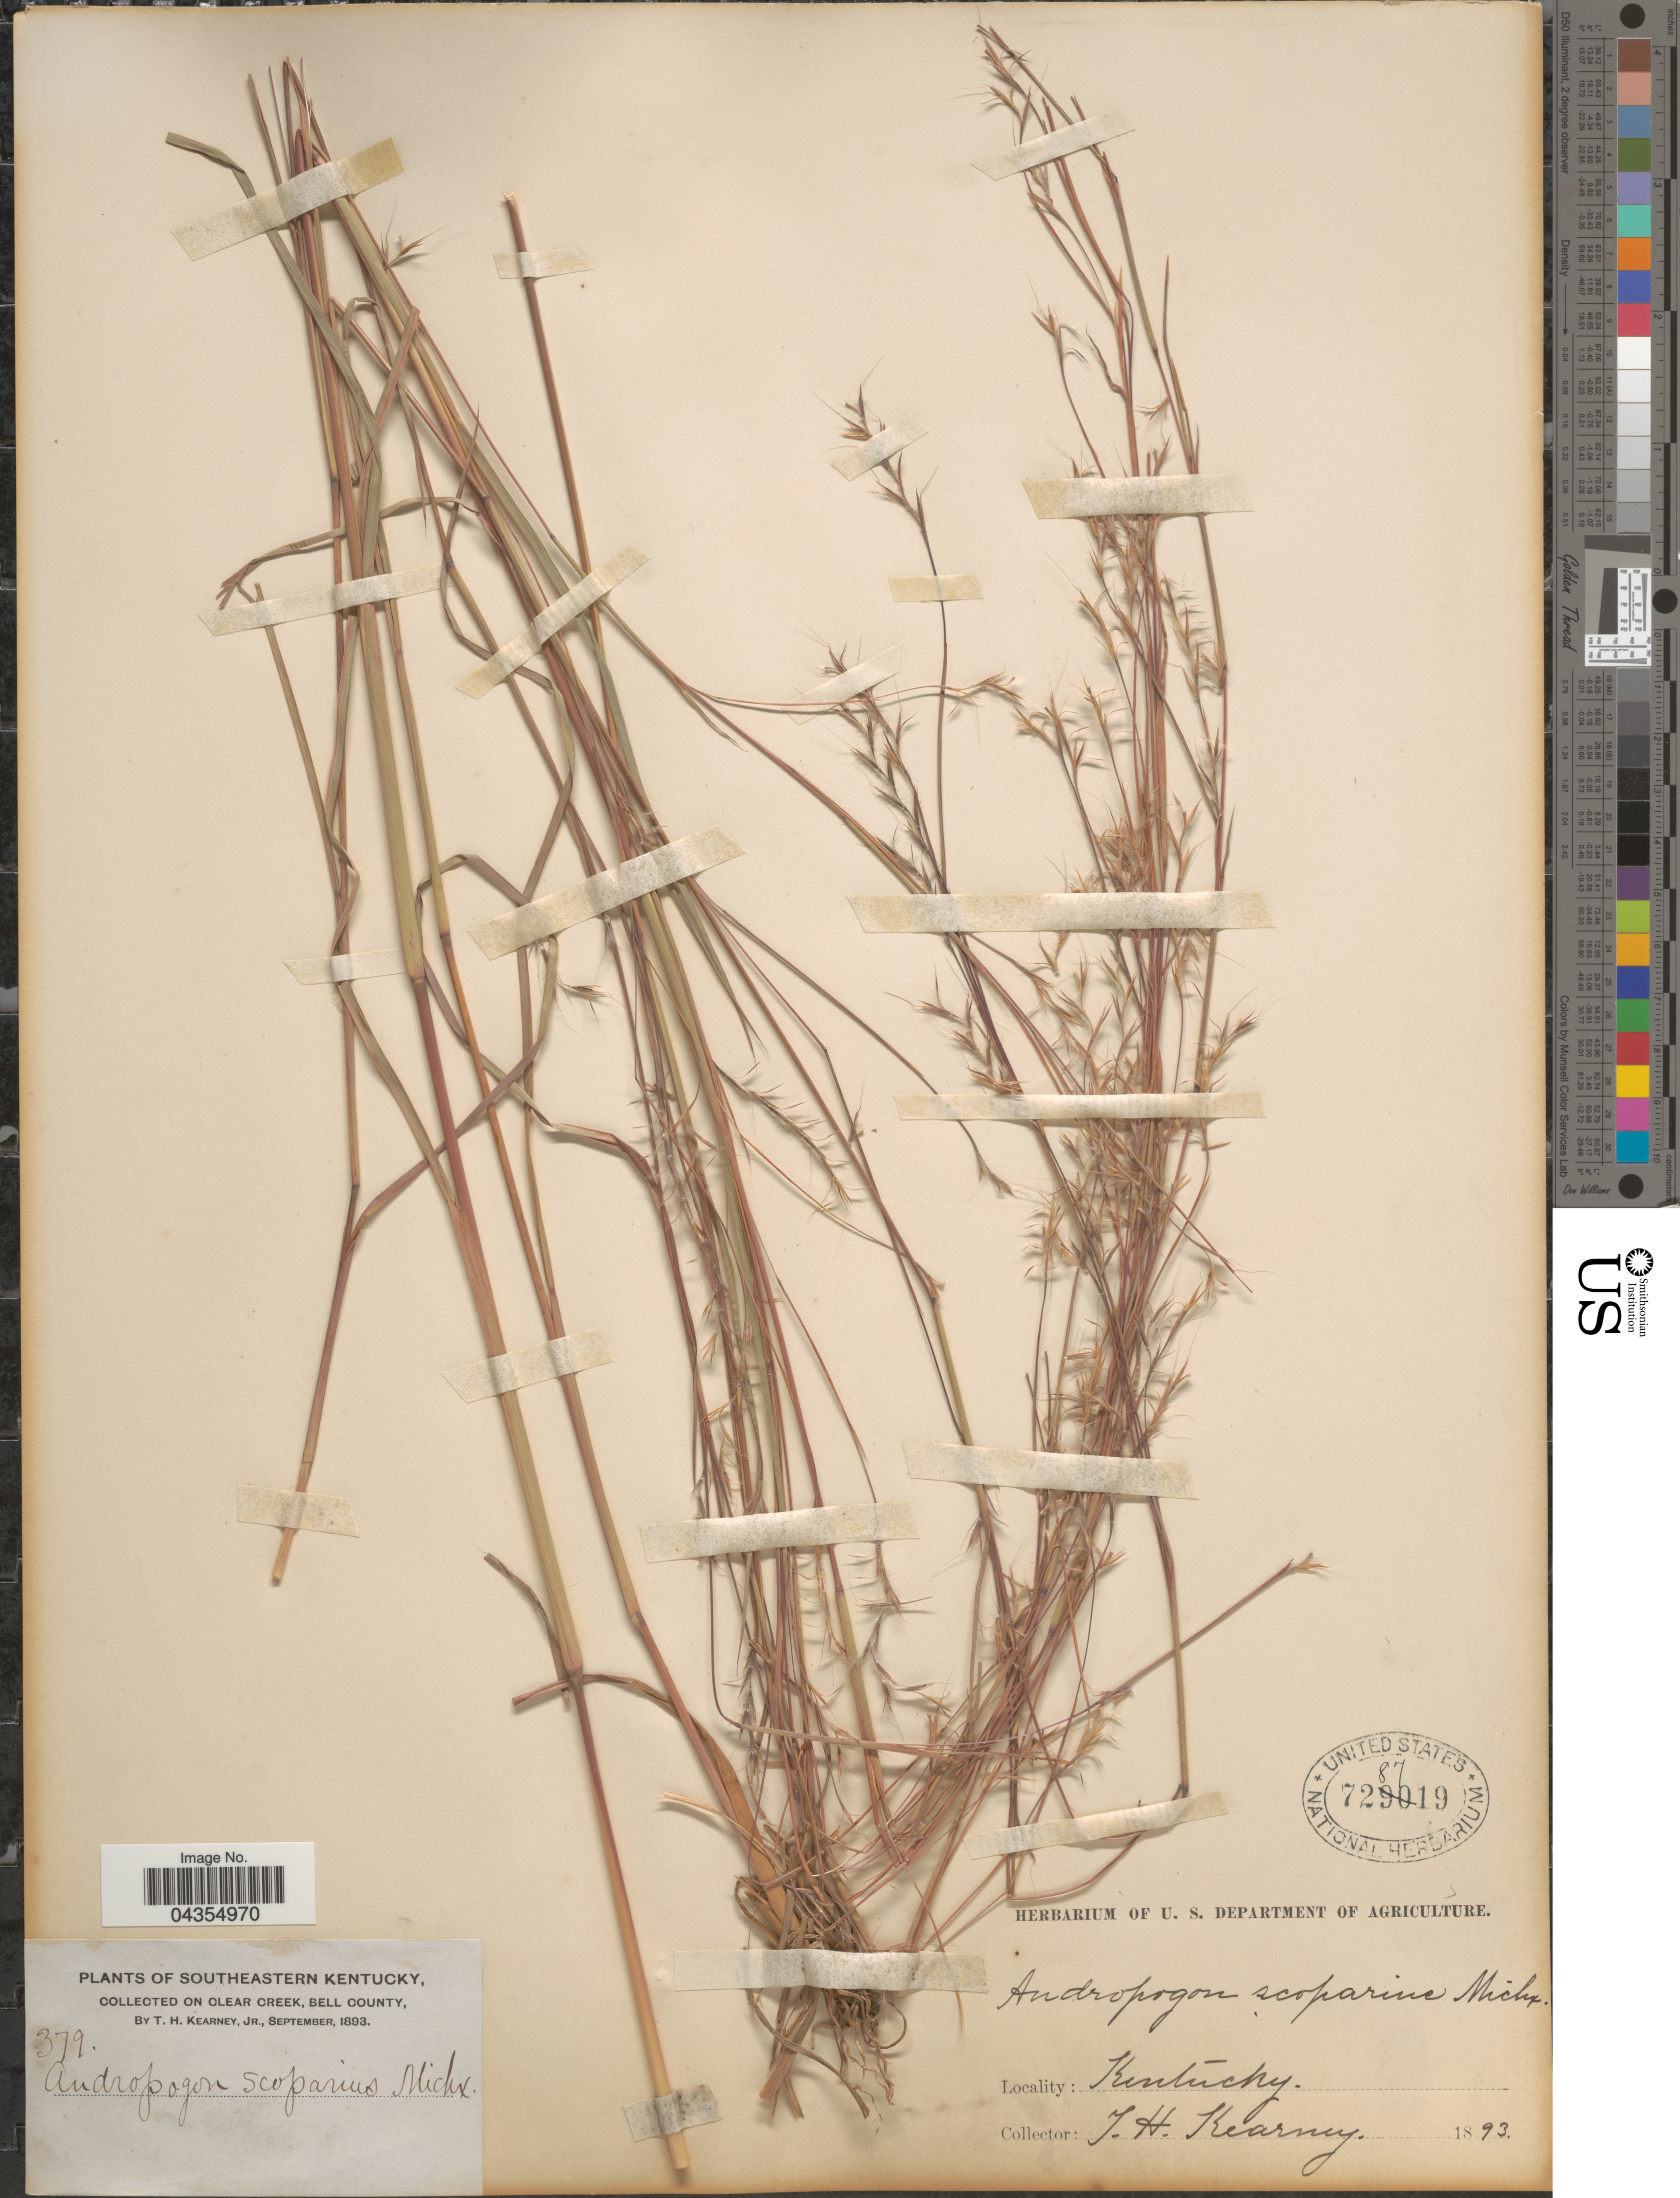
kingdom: Plantae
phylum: Tracheophyta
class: Liliopsida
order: Poales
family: Poaceae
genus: Schizachyrium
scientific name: Schizachyrium sanguineum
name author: (Retz.) Alston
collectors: T. H. Kearney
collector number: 379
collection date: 1893-09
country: United States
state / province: Kentucky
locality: Southeastern Kentucky. On Clear Creek, Bell County.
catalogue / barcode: US 728719